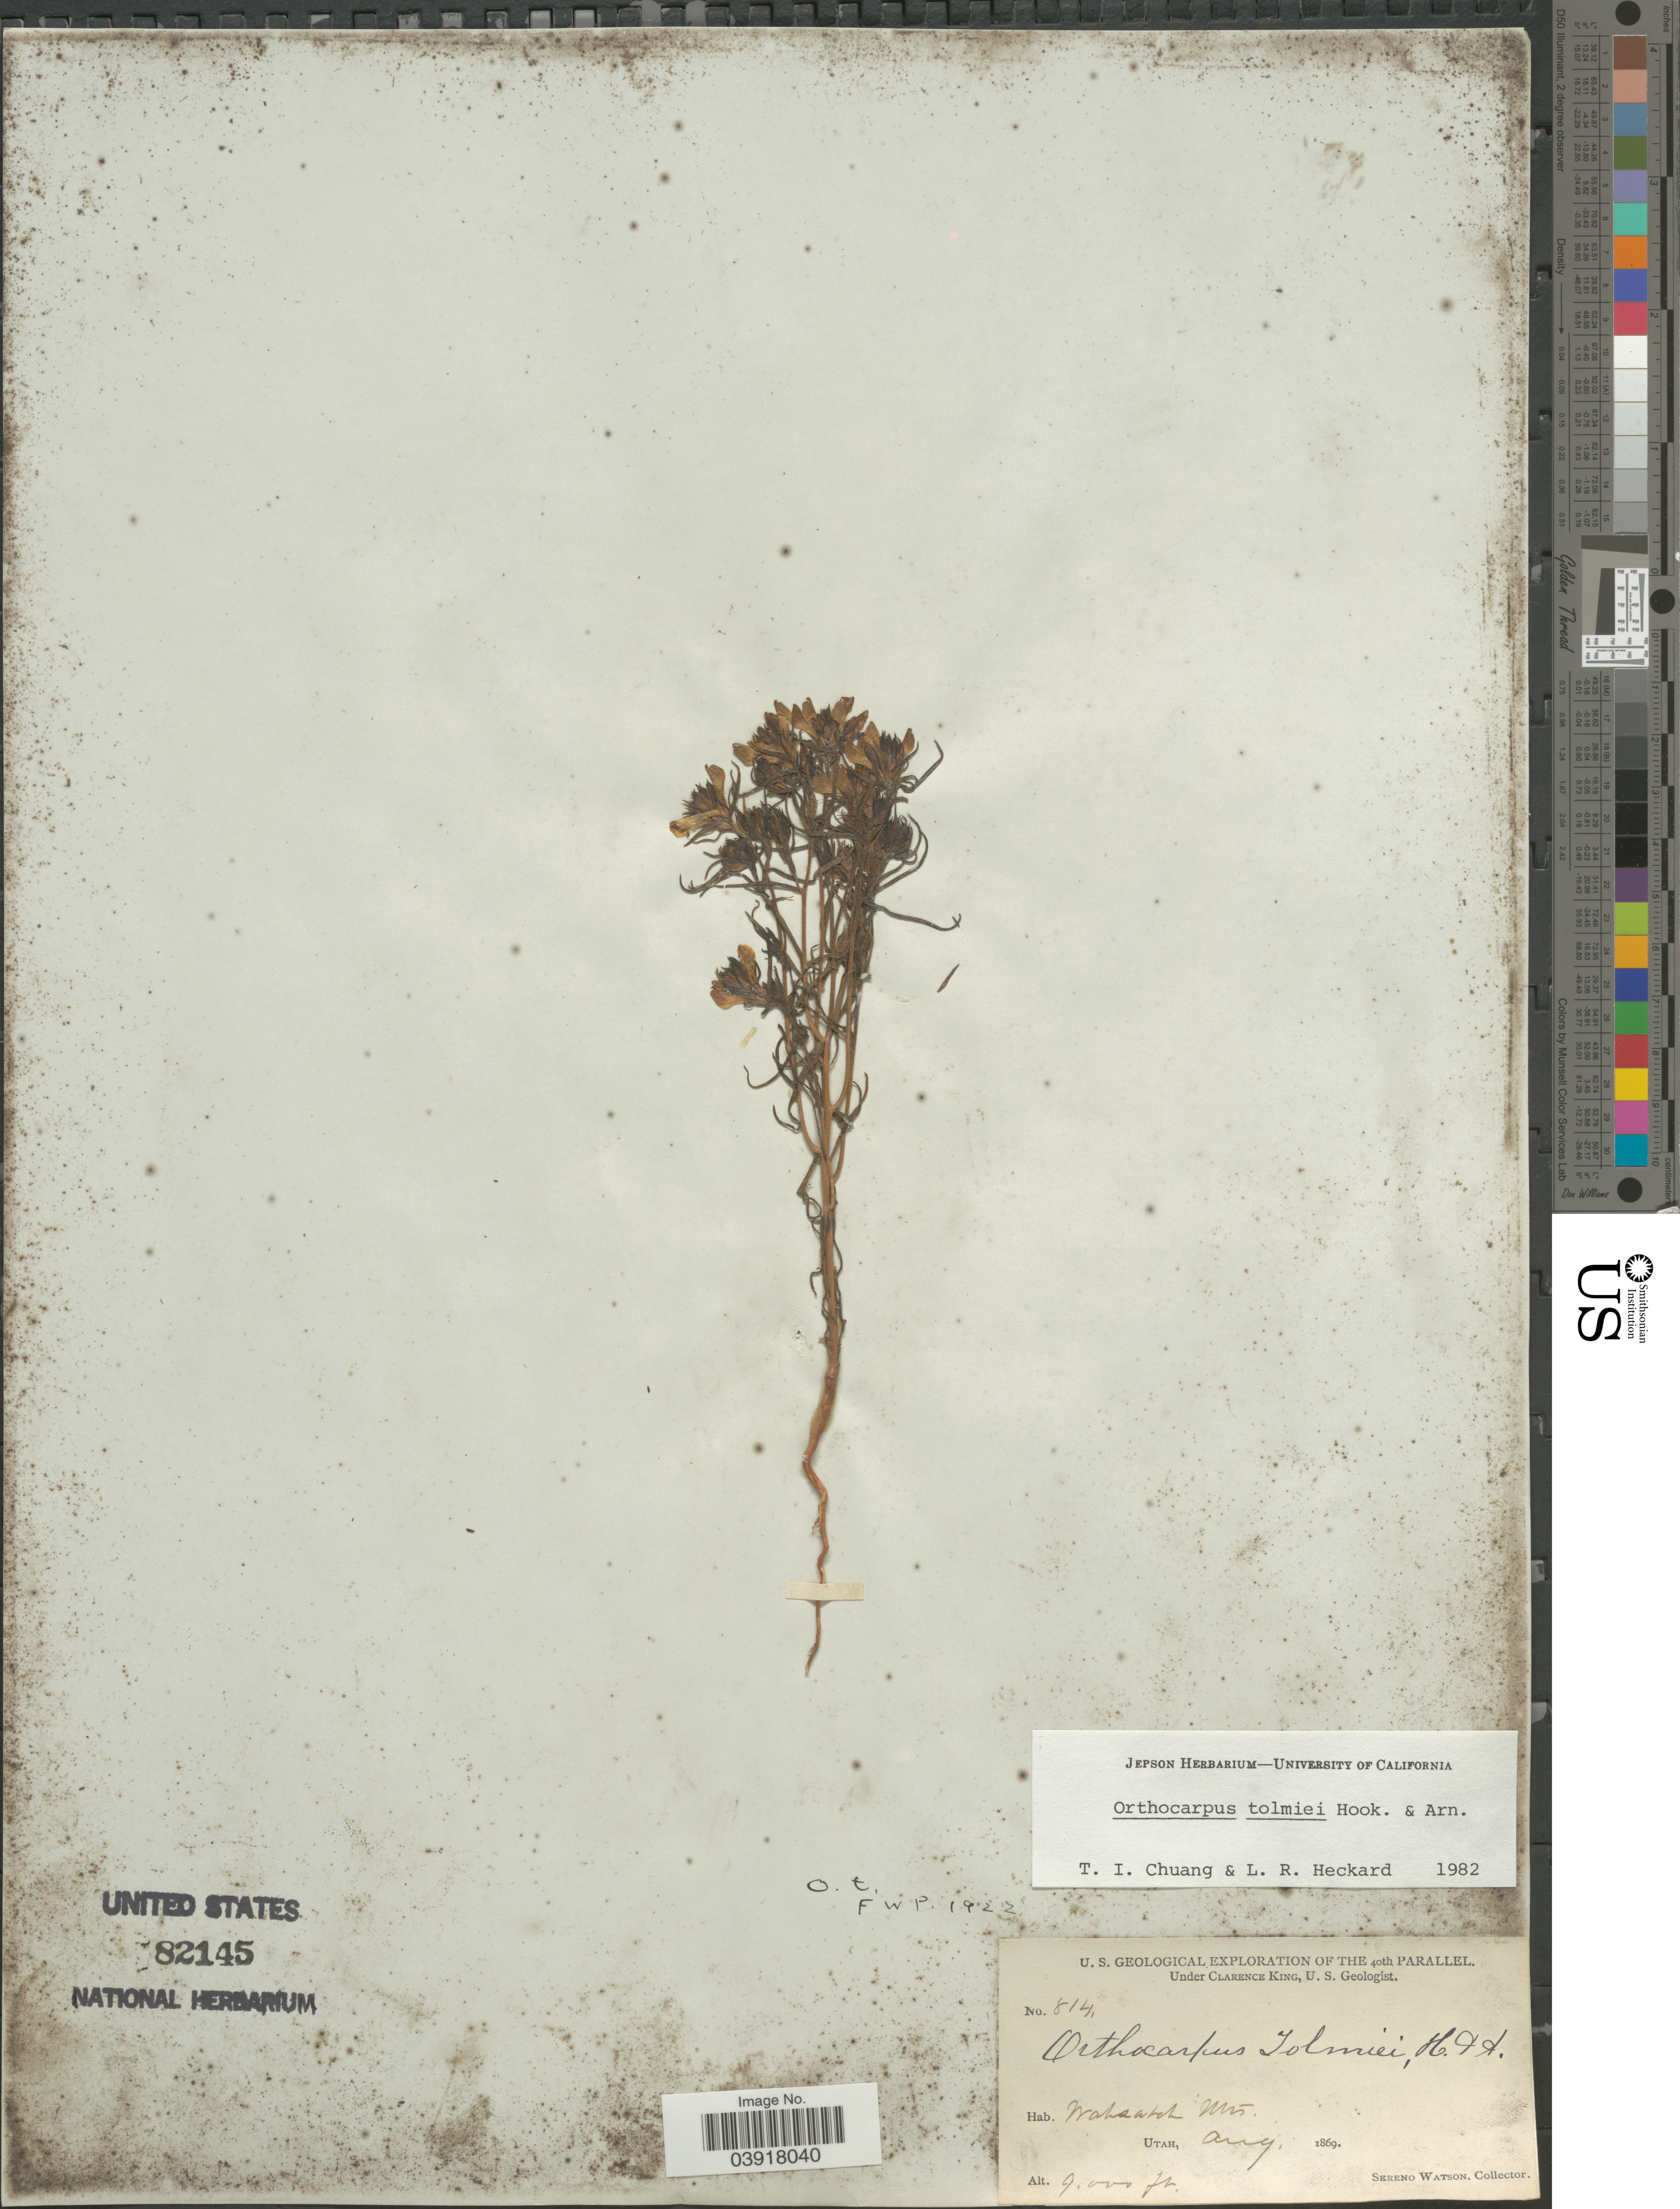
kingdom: Plantae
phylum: Tracheophyta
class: Magnoliopsida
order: Lamiales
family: Orobanchaceae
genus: Orthocarpus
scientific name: Orthocarpus tolmiei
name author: Hook. & Arn.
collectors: S. Watson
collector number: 814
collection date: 1869-08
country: United States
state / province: Utah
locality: Wahsatch Mts.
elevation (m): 2743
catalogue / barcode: US 82145